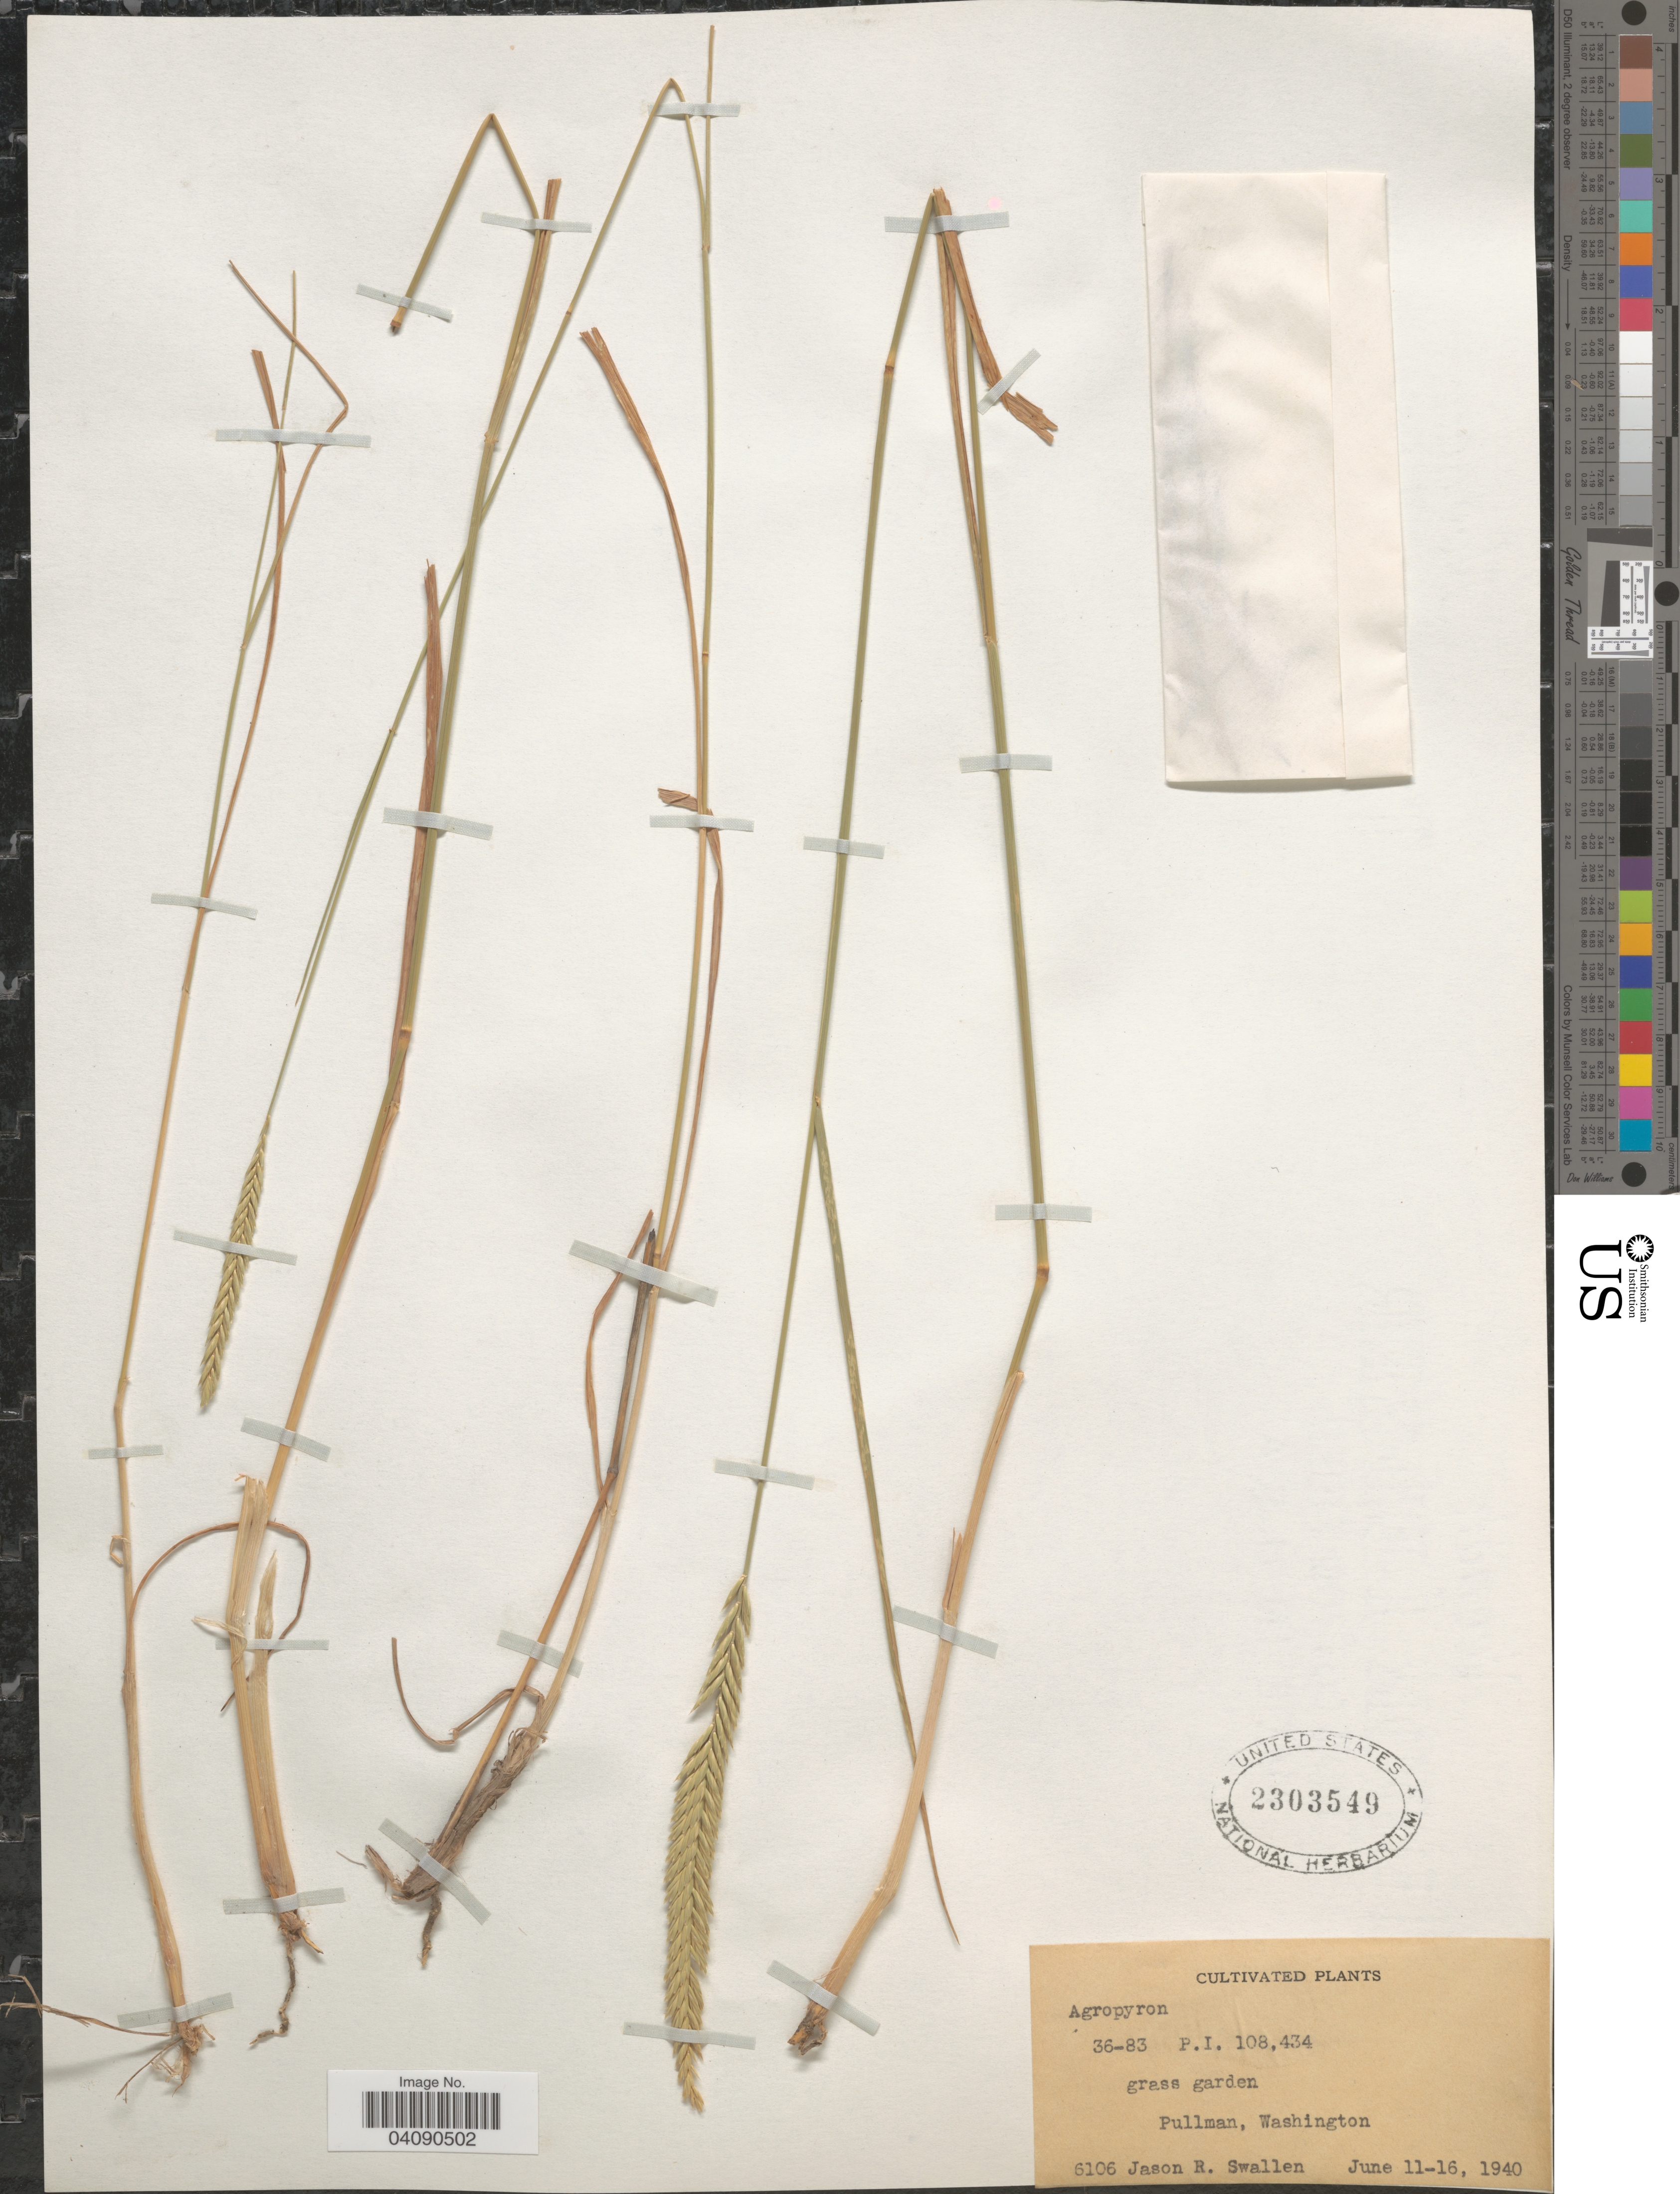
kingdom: Plantae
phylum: Tracheophyta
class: Liliopsida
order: Poales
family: Poaceae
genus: Agropyron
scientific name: Agropyron sp.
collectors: J. R. Swallen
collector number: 6106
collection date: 1940-06-11/1940-06-16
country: United States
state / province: Washington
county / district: Whitman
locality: Grass garden. Pullman.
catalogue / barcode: US 2303549